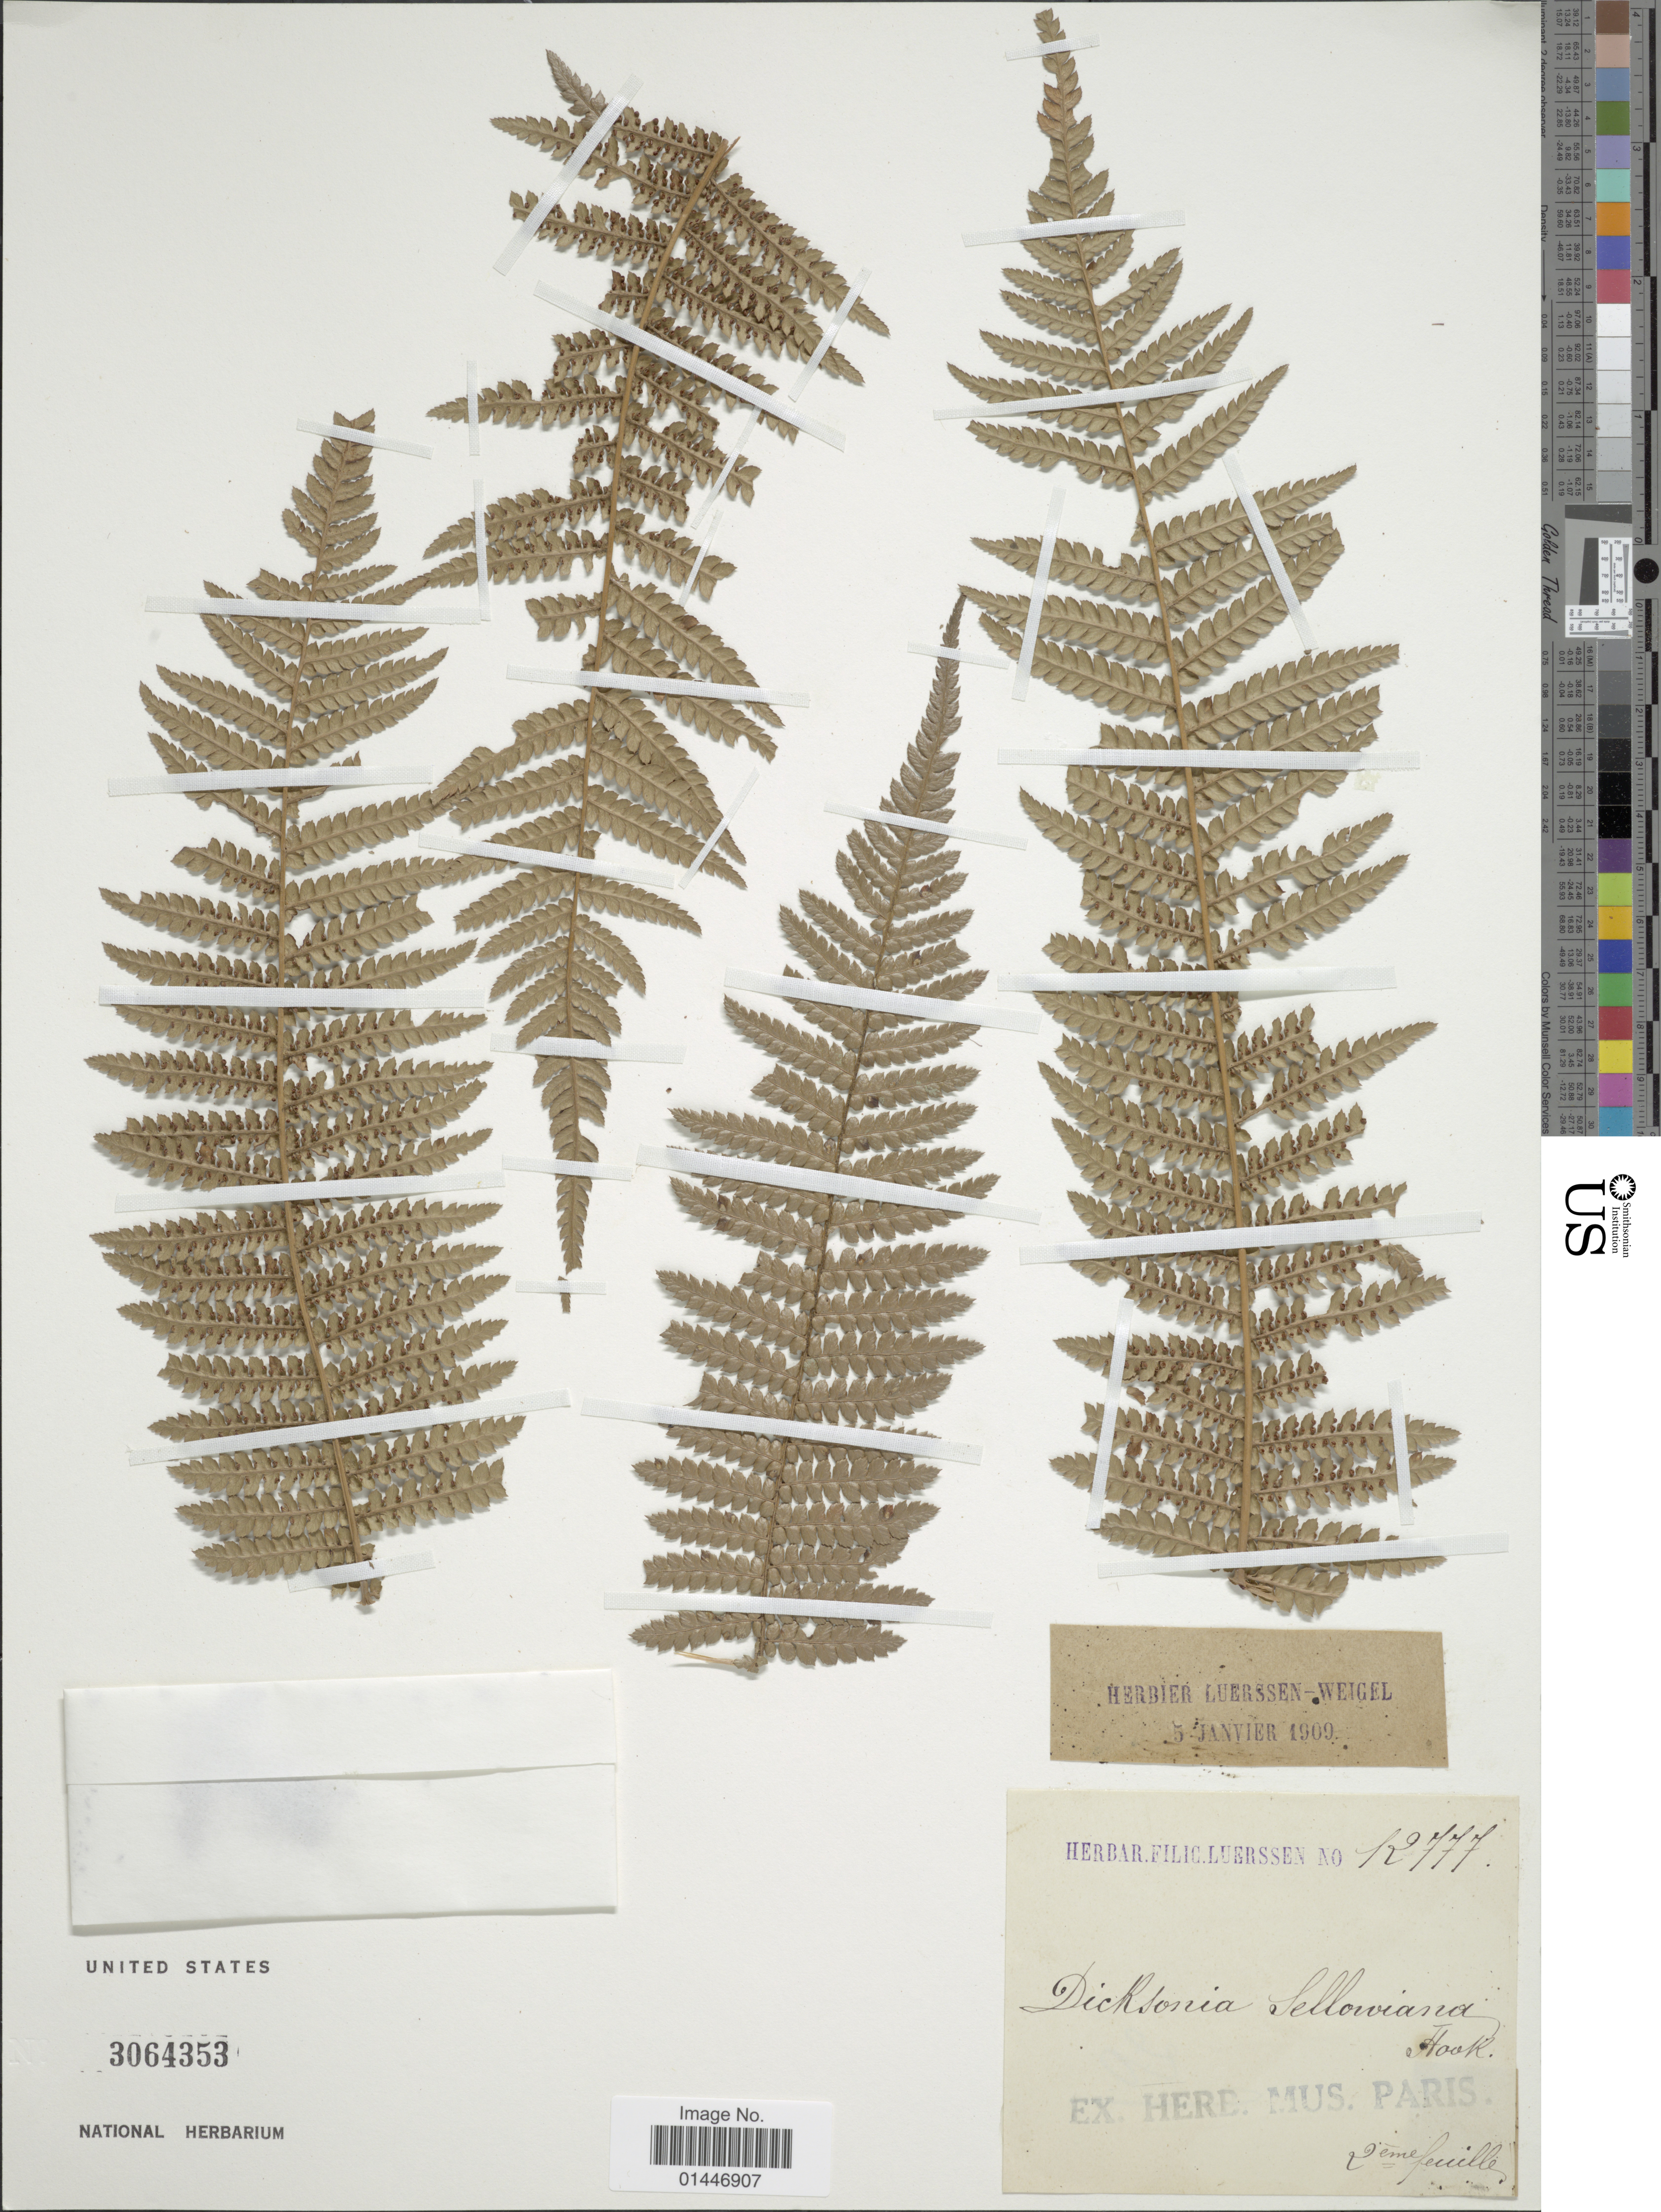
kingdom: Plantae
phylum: Tracheophyta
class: Polypodiopsida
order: Cyatheales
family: Dicksoniaceae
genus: Dicksonia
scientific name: Dicksonia sellowiana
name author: Hook.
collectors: ex herb. Filic Leursen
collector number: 12777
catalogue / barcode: US 3064353